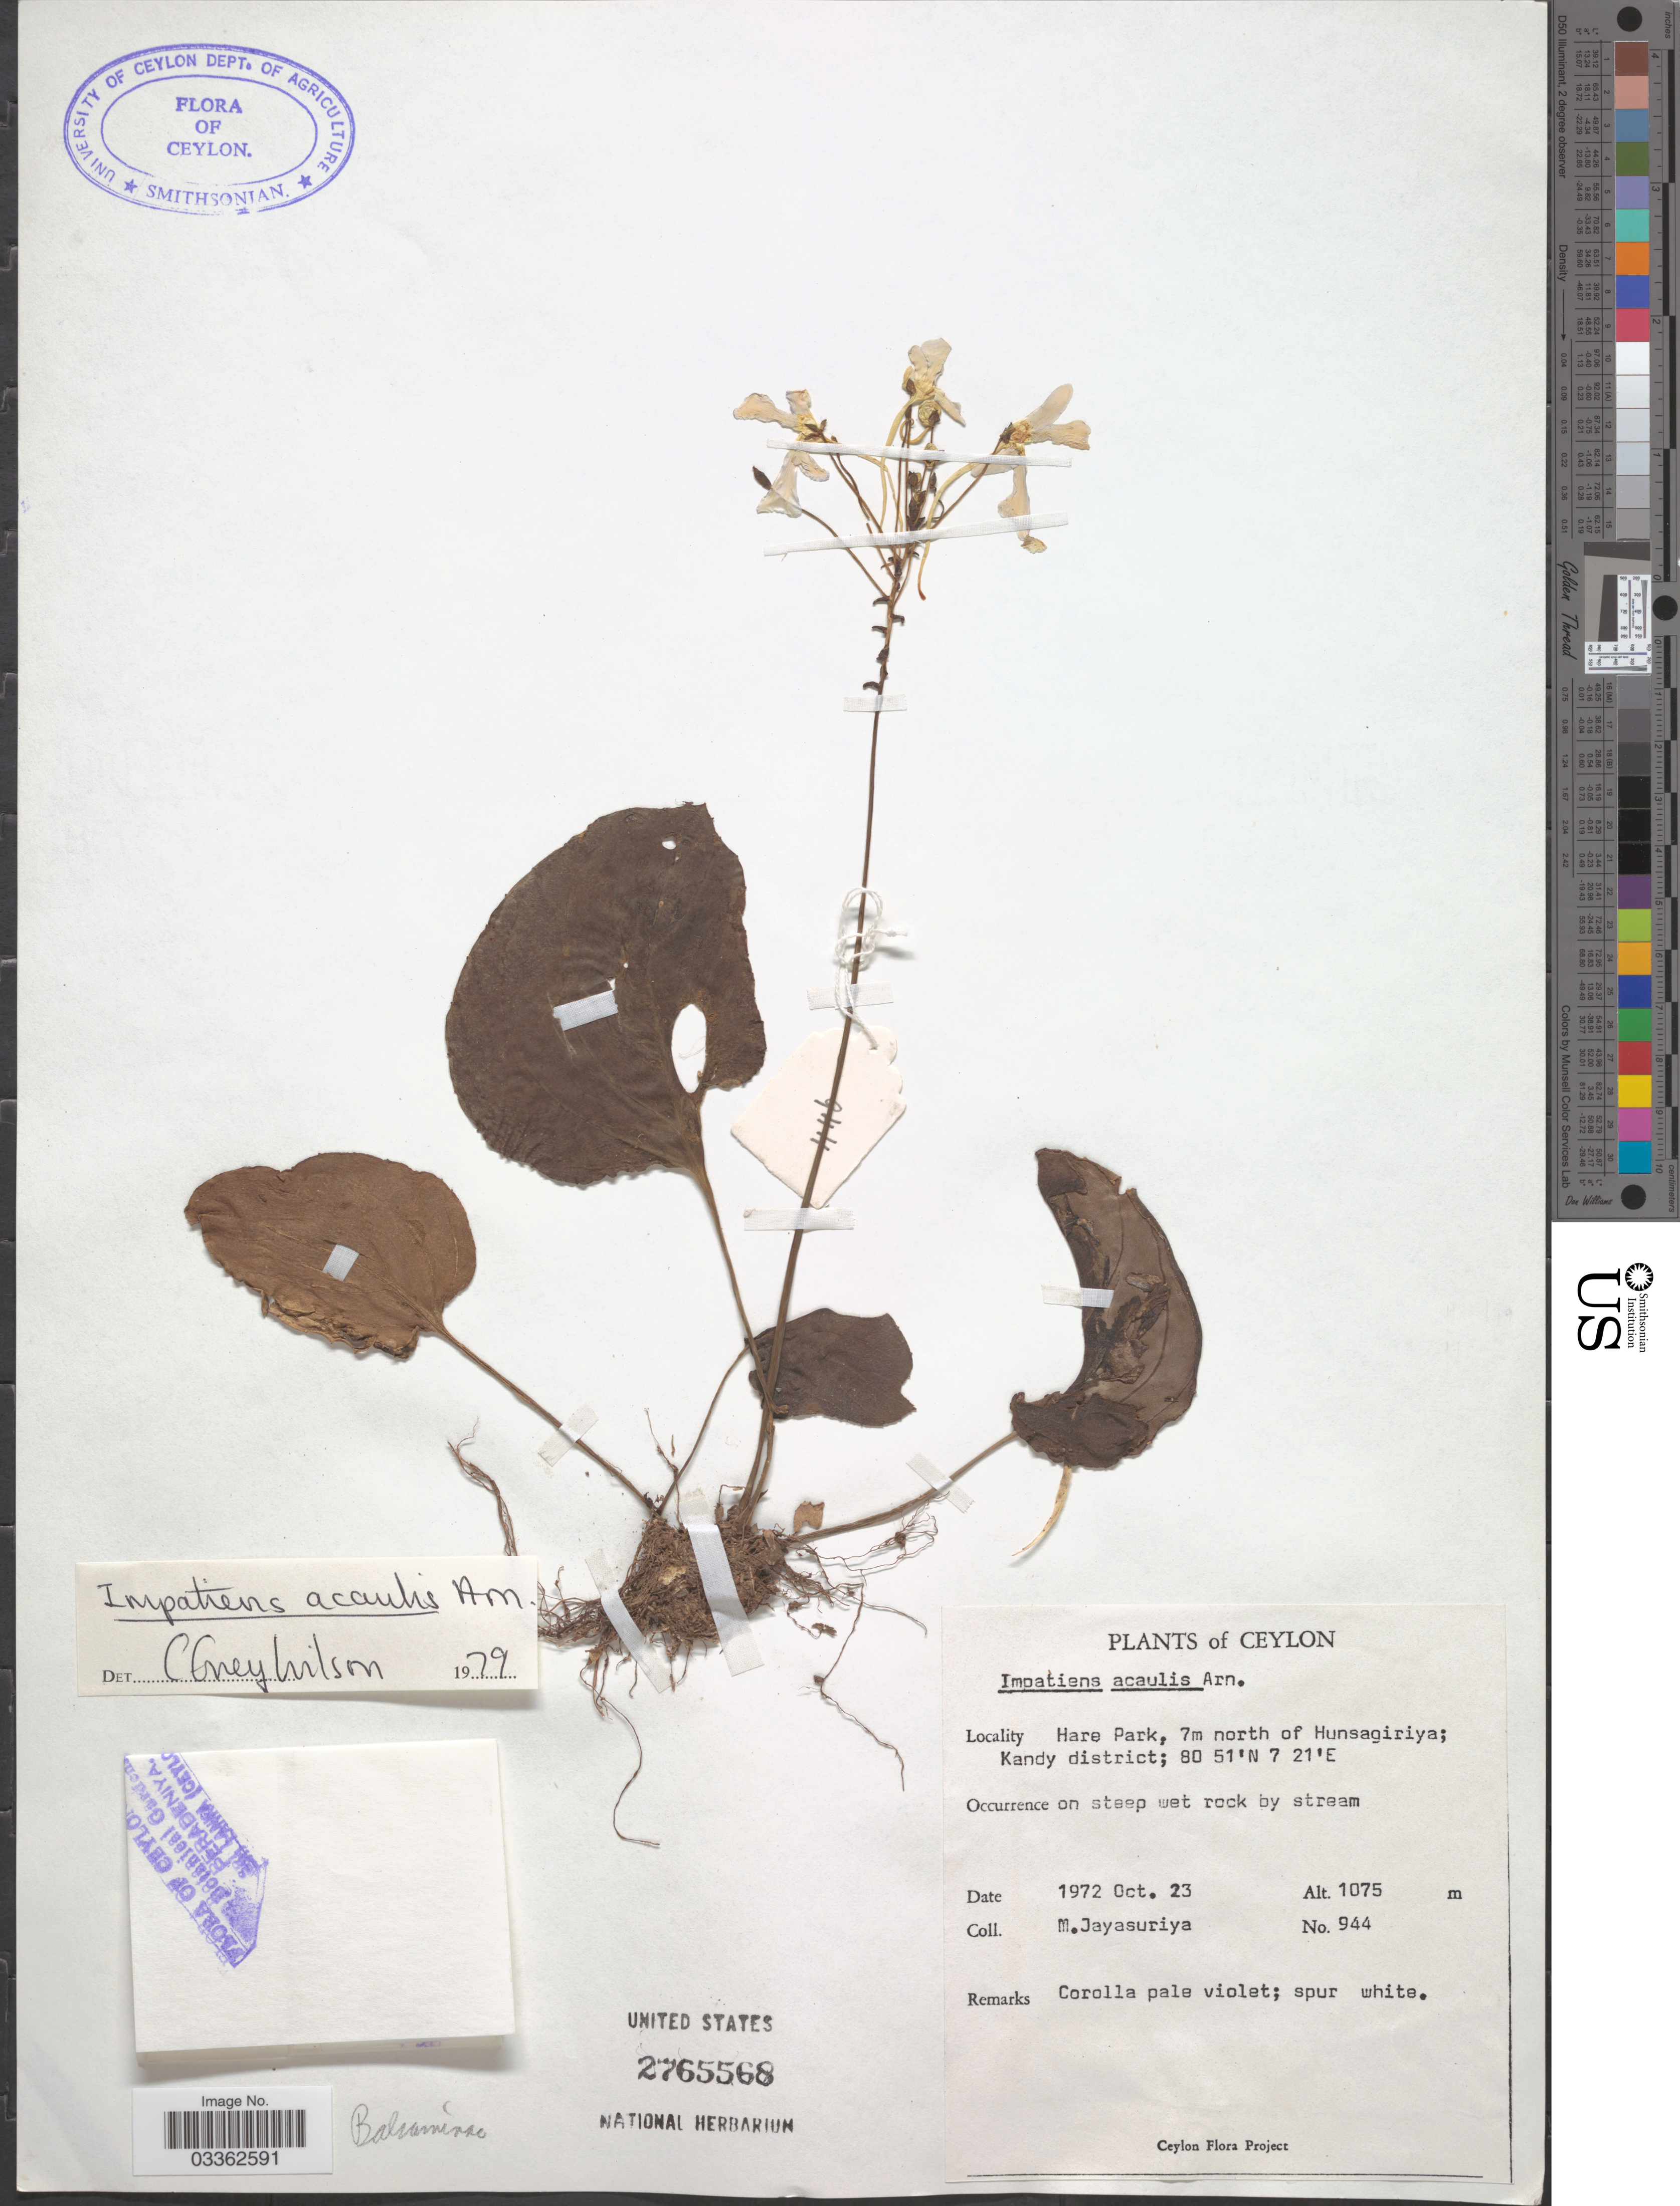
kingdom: Plantae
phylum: Tracheophyta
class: Magnoliopsida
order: Ericales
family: Balsaminaceae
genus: Impatiens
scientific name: Impatiens acaulis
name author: Arn.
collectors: M. Jayasuriya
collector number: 944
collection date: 1972-10-23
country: Sri Lanka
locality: Ceylon. Hare Park, 7m north of Hunsagiriya; Kandy district.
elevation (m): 1075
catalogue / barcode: US 2765568